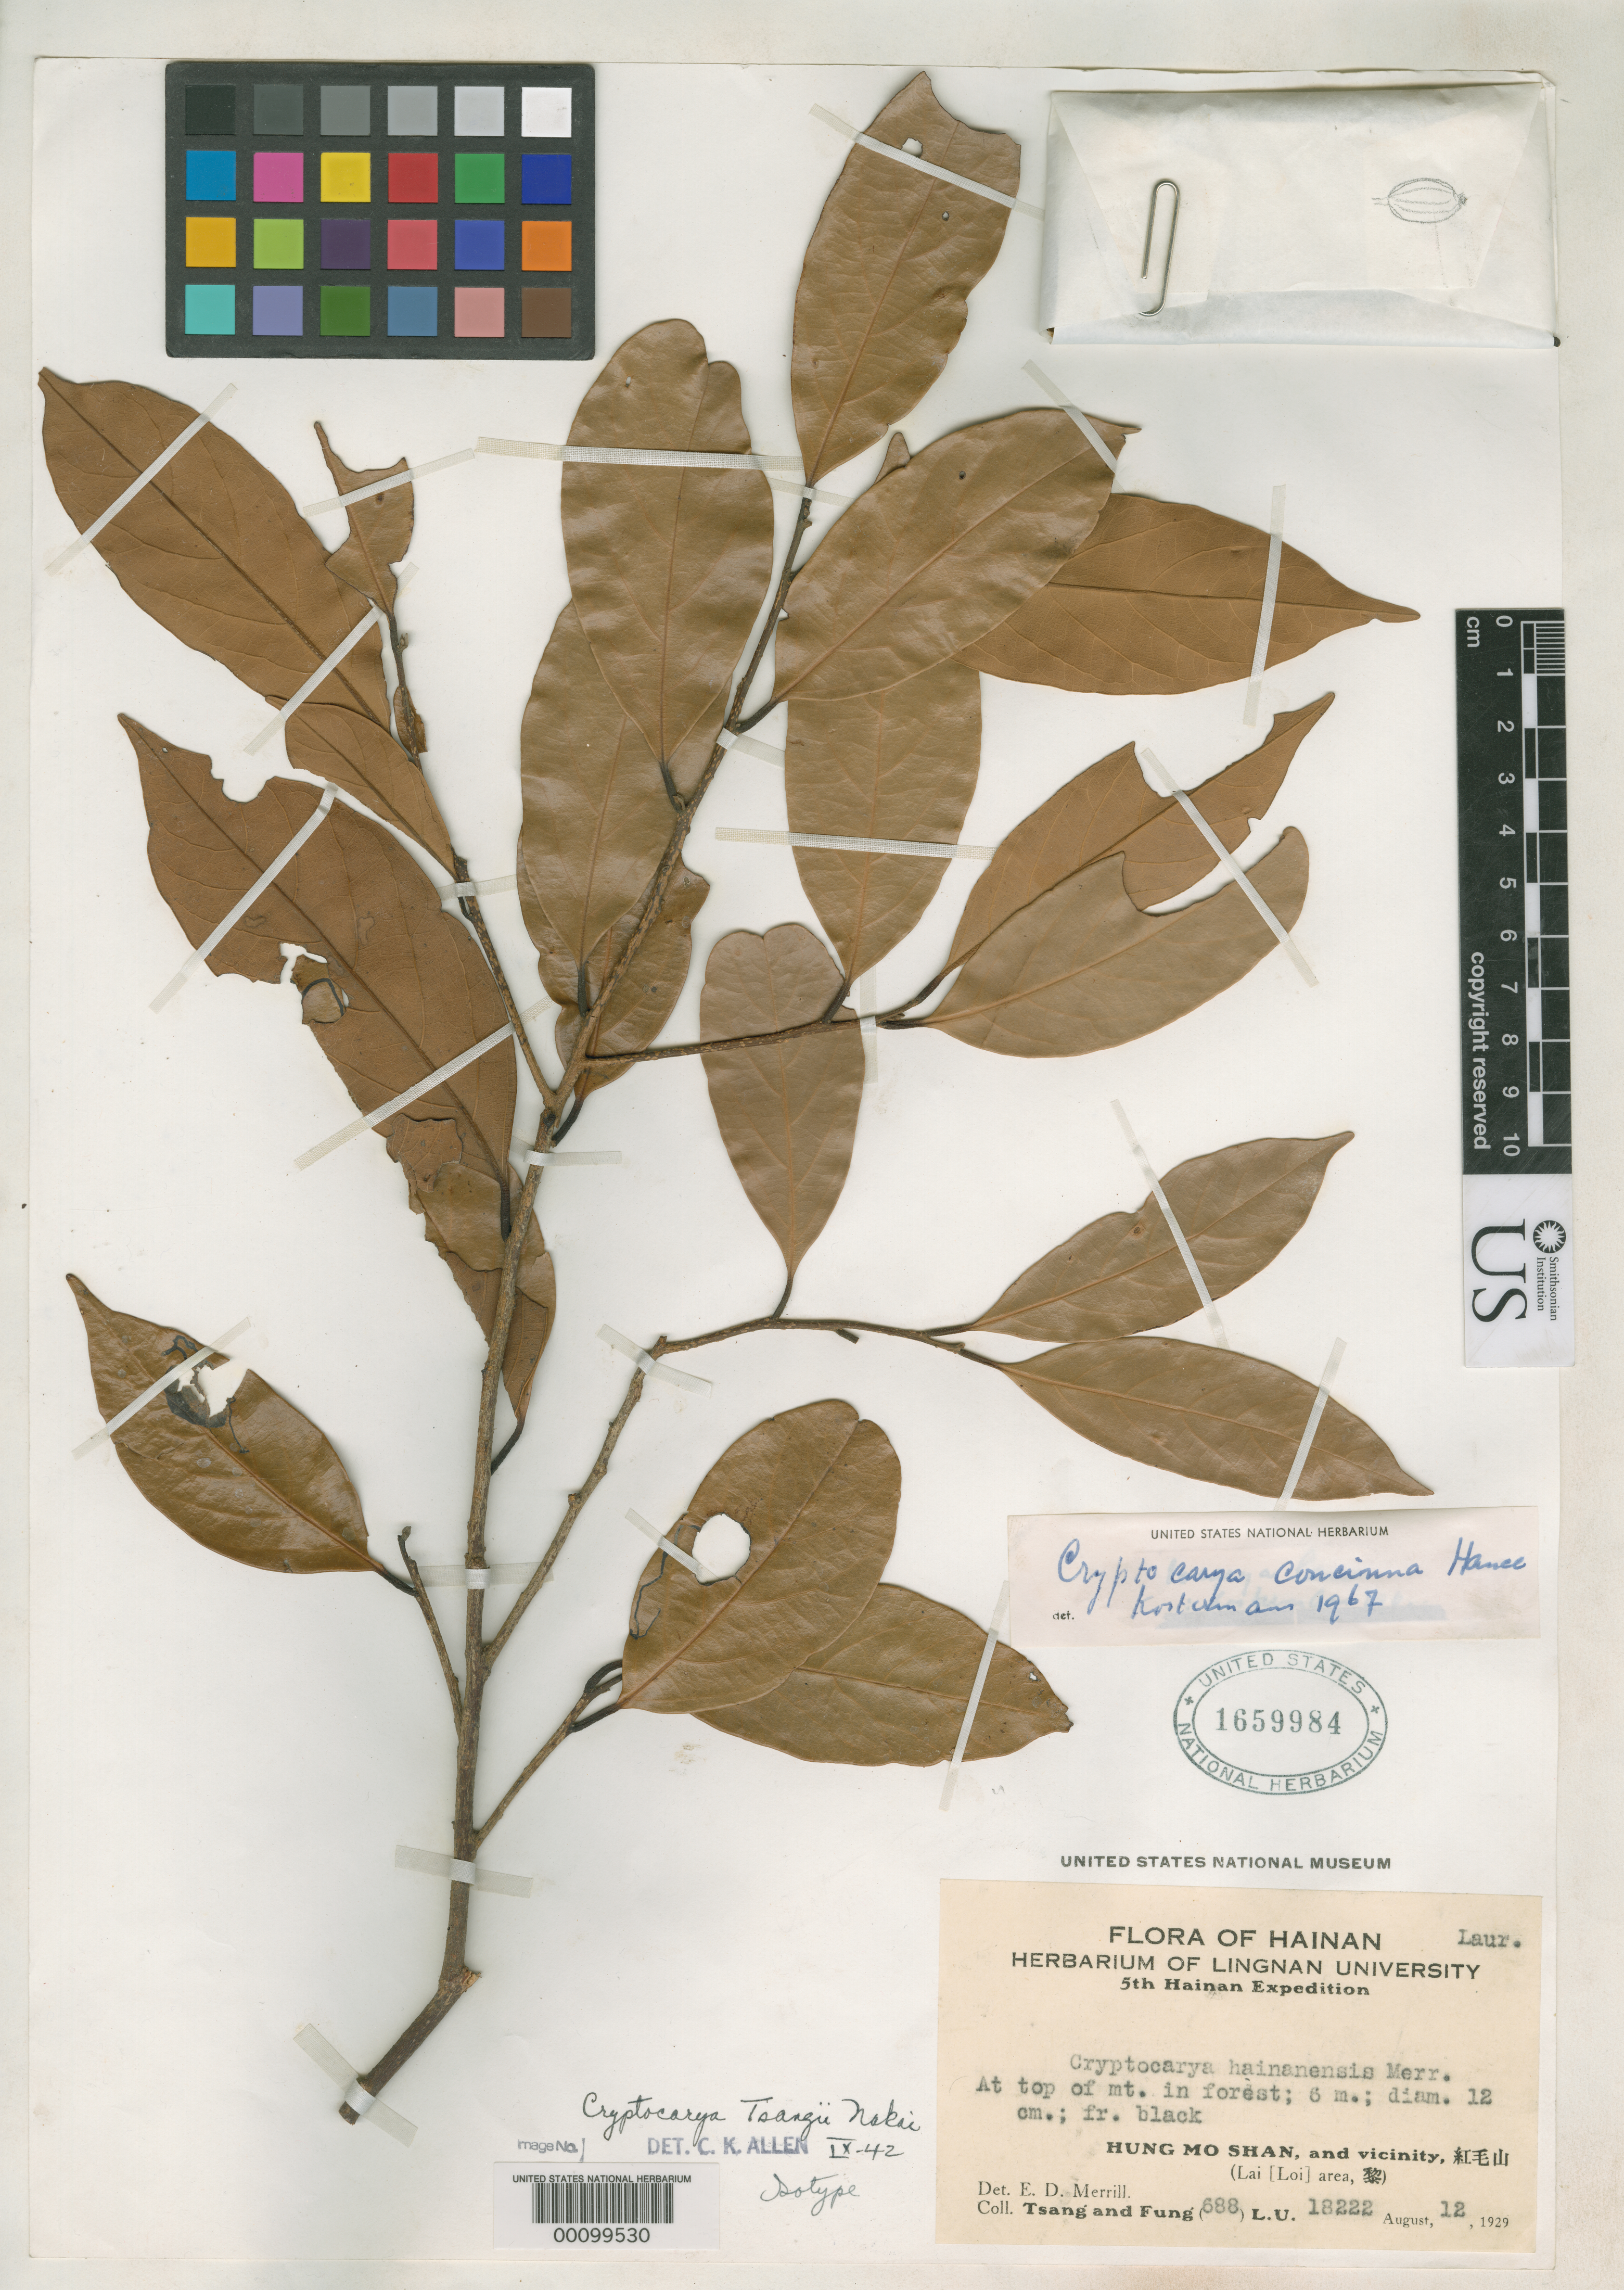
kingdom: Plantae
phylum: Tracheophyta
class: Magnoliopsida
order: Laurales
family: Lauraceae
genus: Cryptocarya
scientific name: Cryptocarya tsangii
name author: Nakai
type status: Type Fragment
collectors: W. T. Tsang & H. L. Fung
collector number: Lingnan Univ. Hb. 18222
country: China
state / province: Hainan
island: Hainan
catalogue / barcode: US 1659984